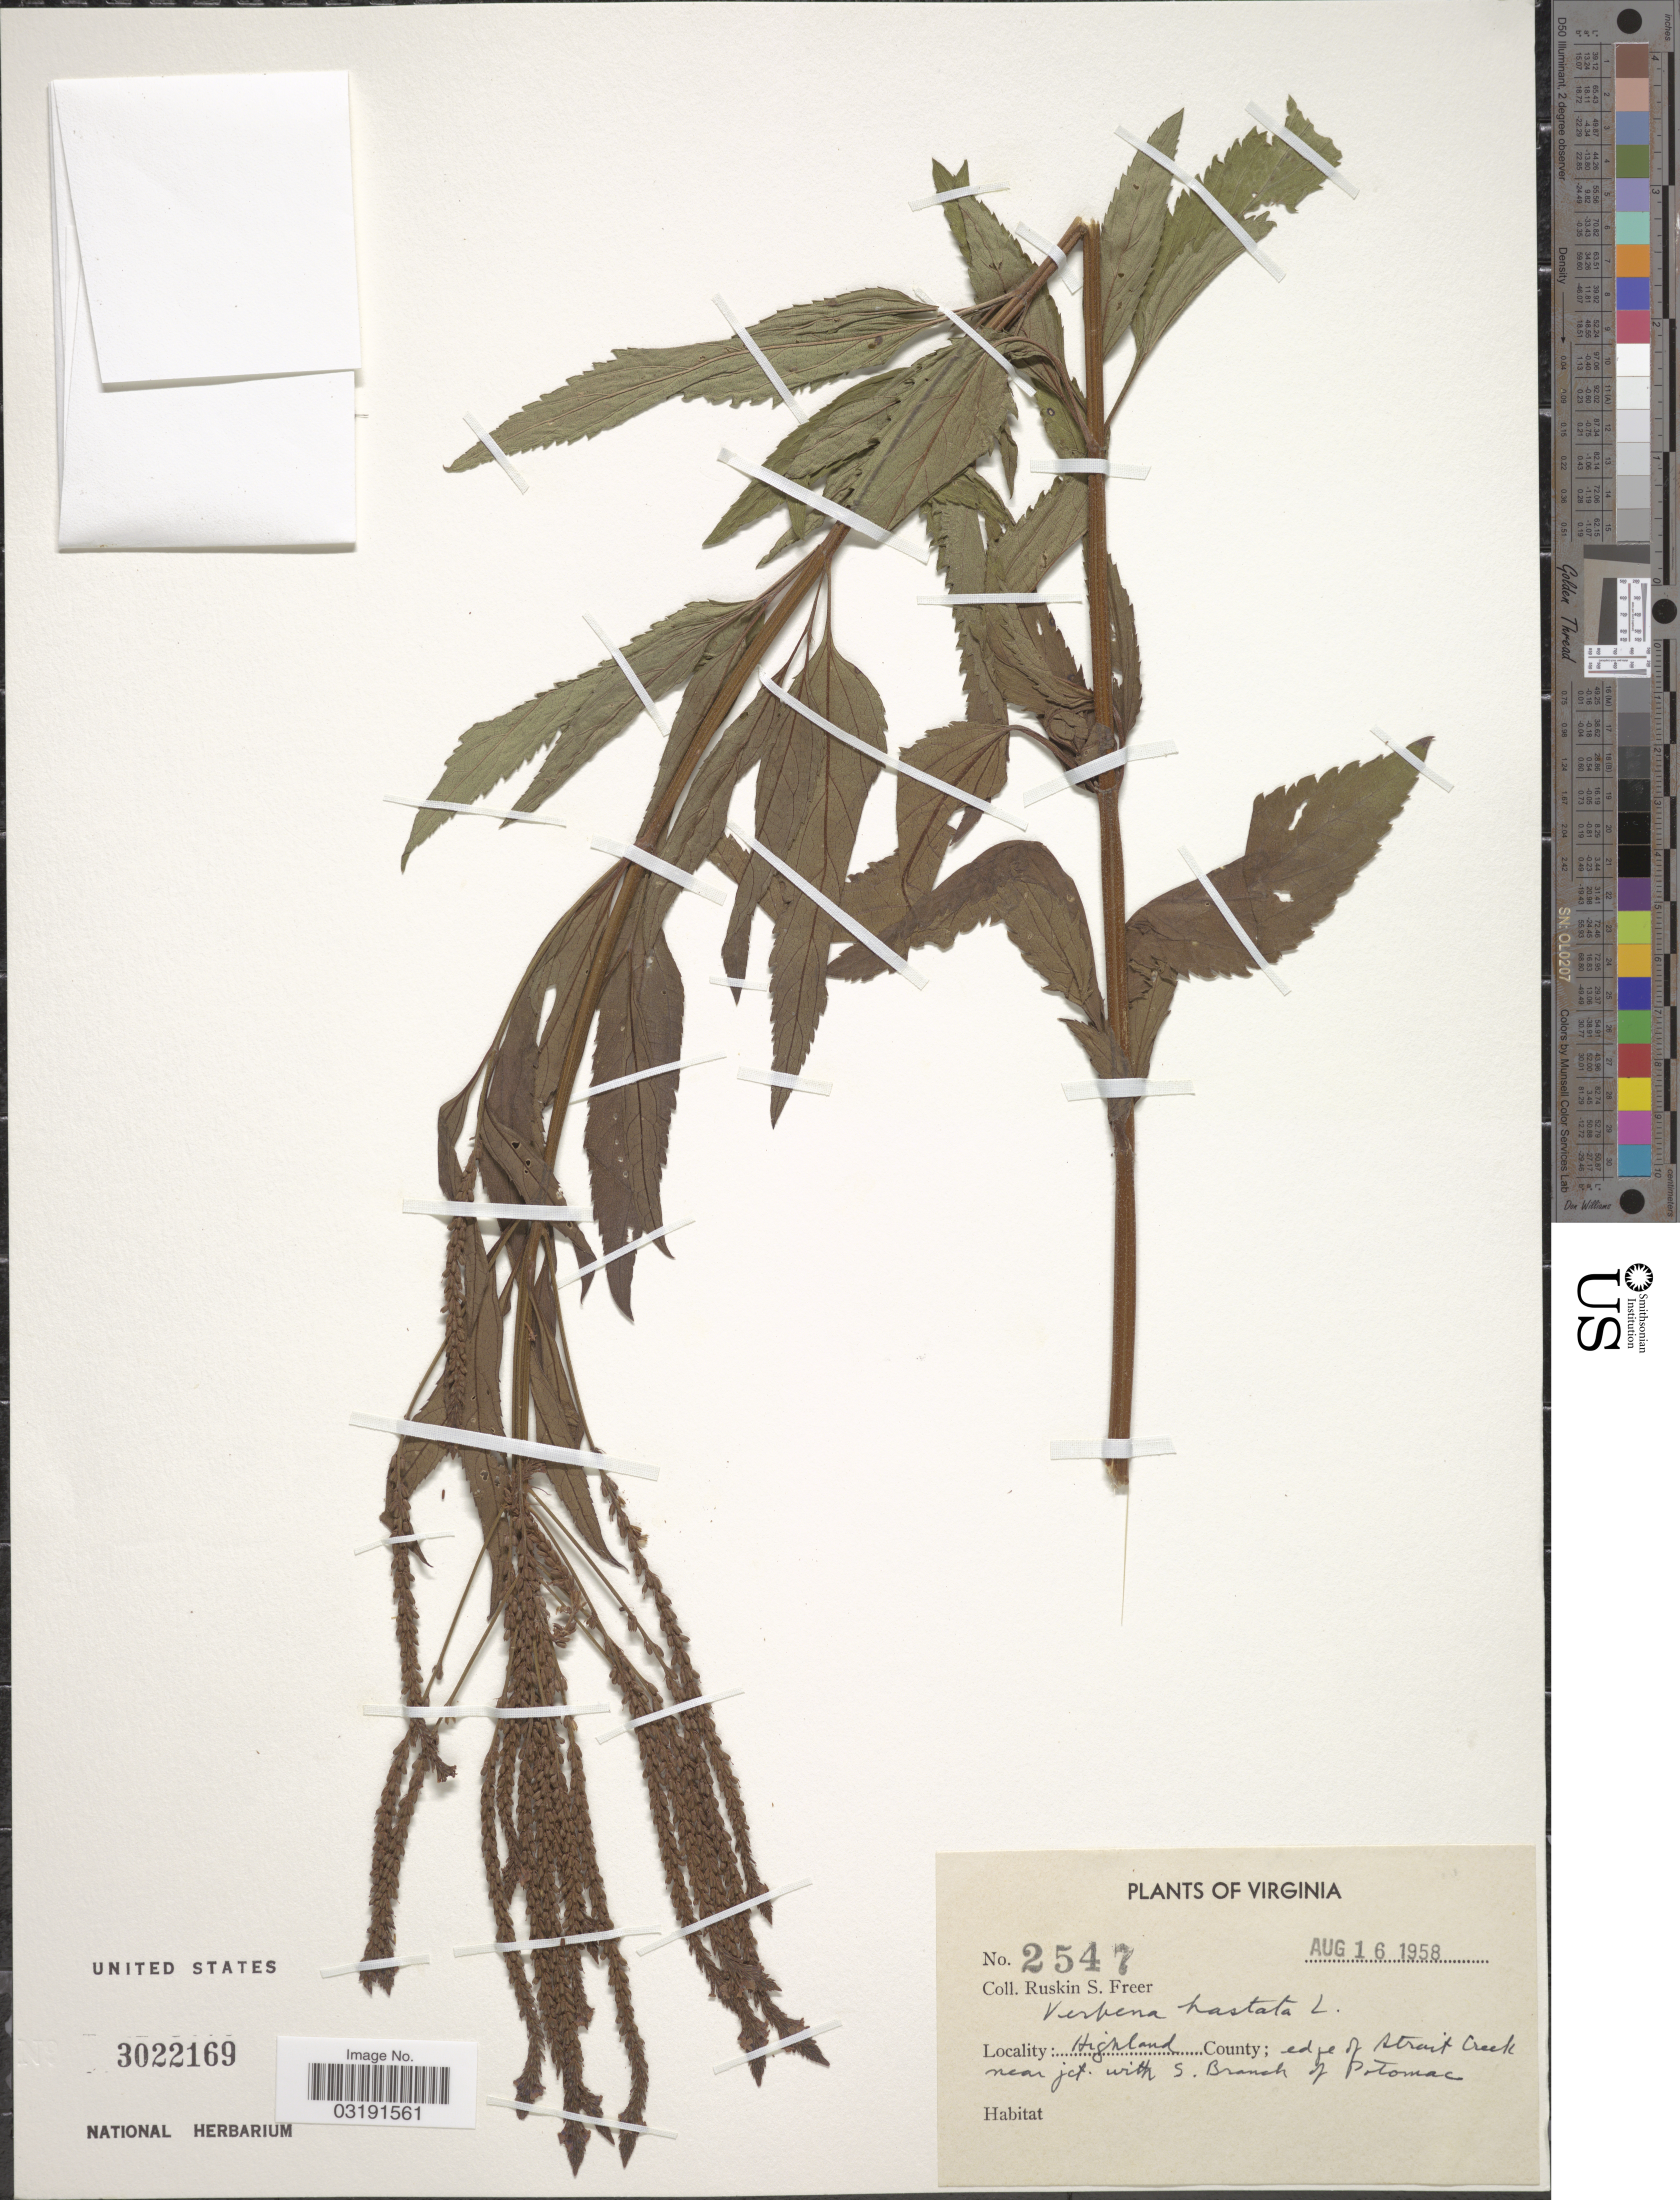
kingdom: Plantae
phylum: Tracheophyta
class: Magnoliopsida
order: Lamiales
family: Verbenaceae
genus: Verbena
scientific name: Verbena hastata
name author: L.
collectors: R. Freer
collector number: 2547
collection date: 1958-08-16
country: United States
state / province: Virginia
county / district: Highland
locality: edge of Strait Creek near jct. with S. Branch of Potomac.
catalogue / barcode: US 3022169